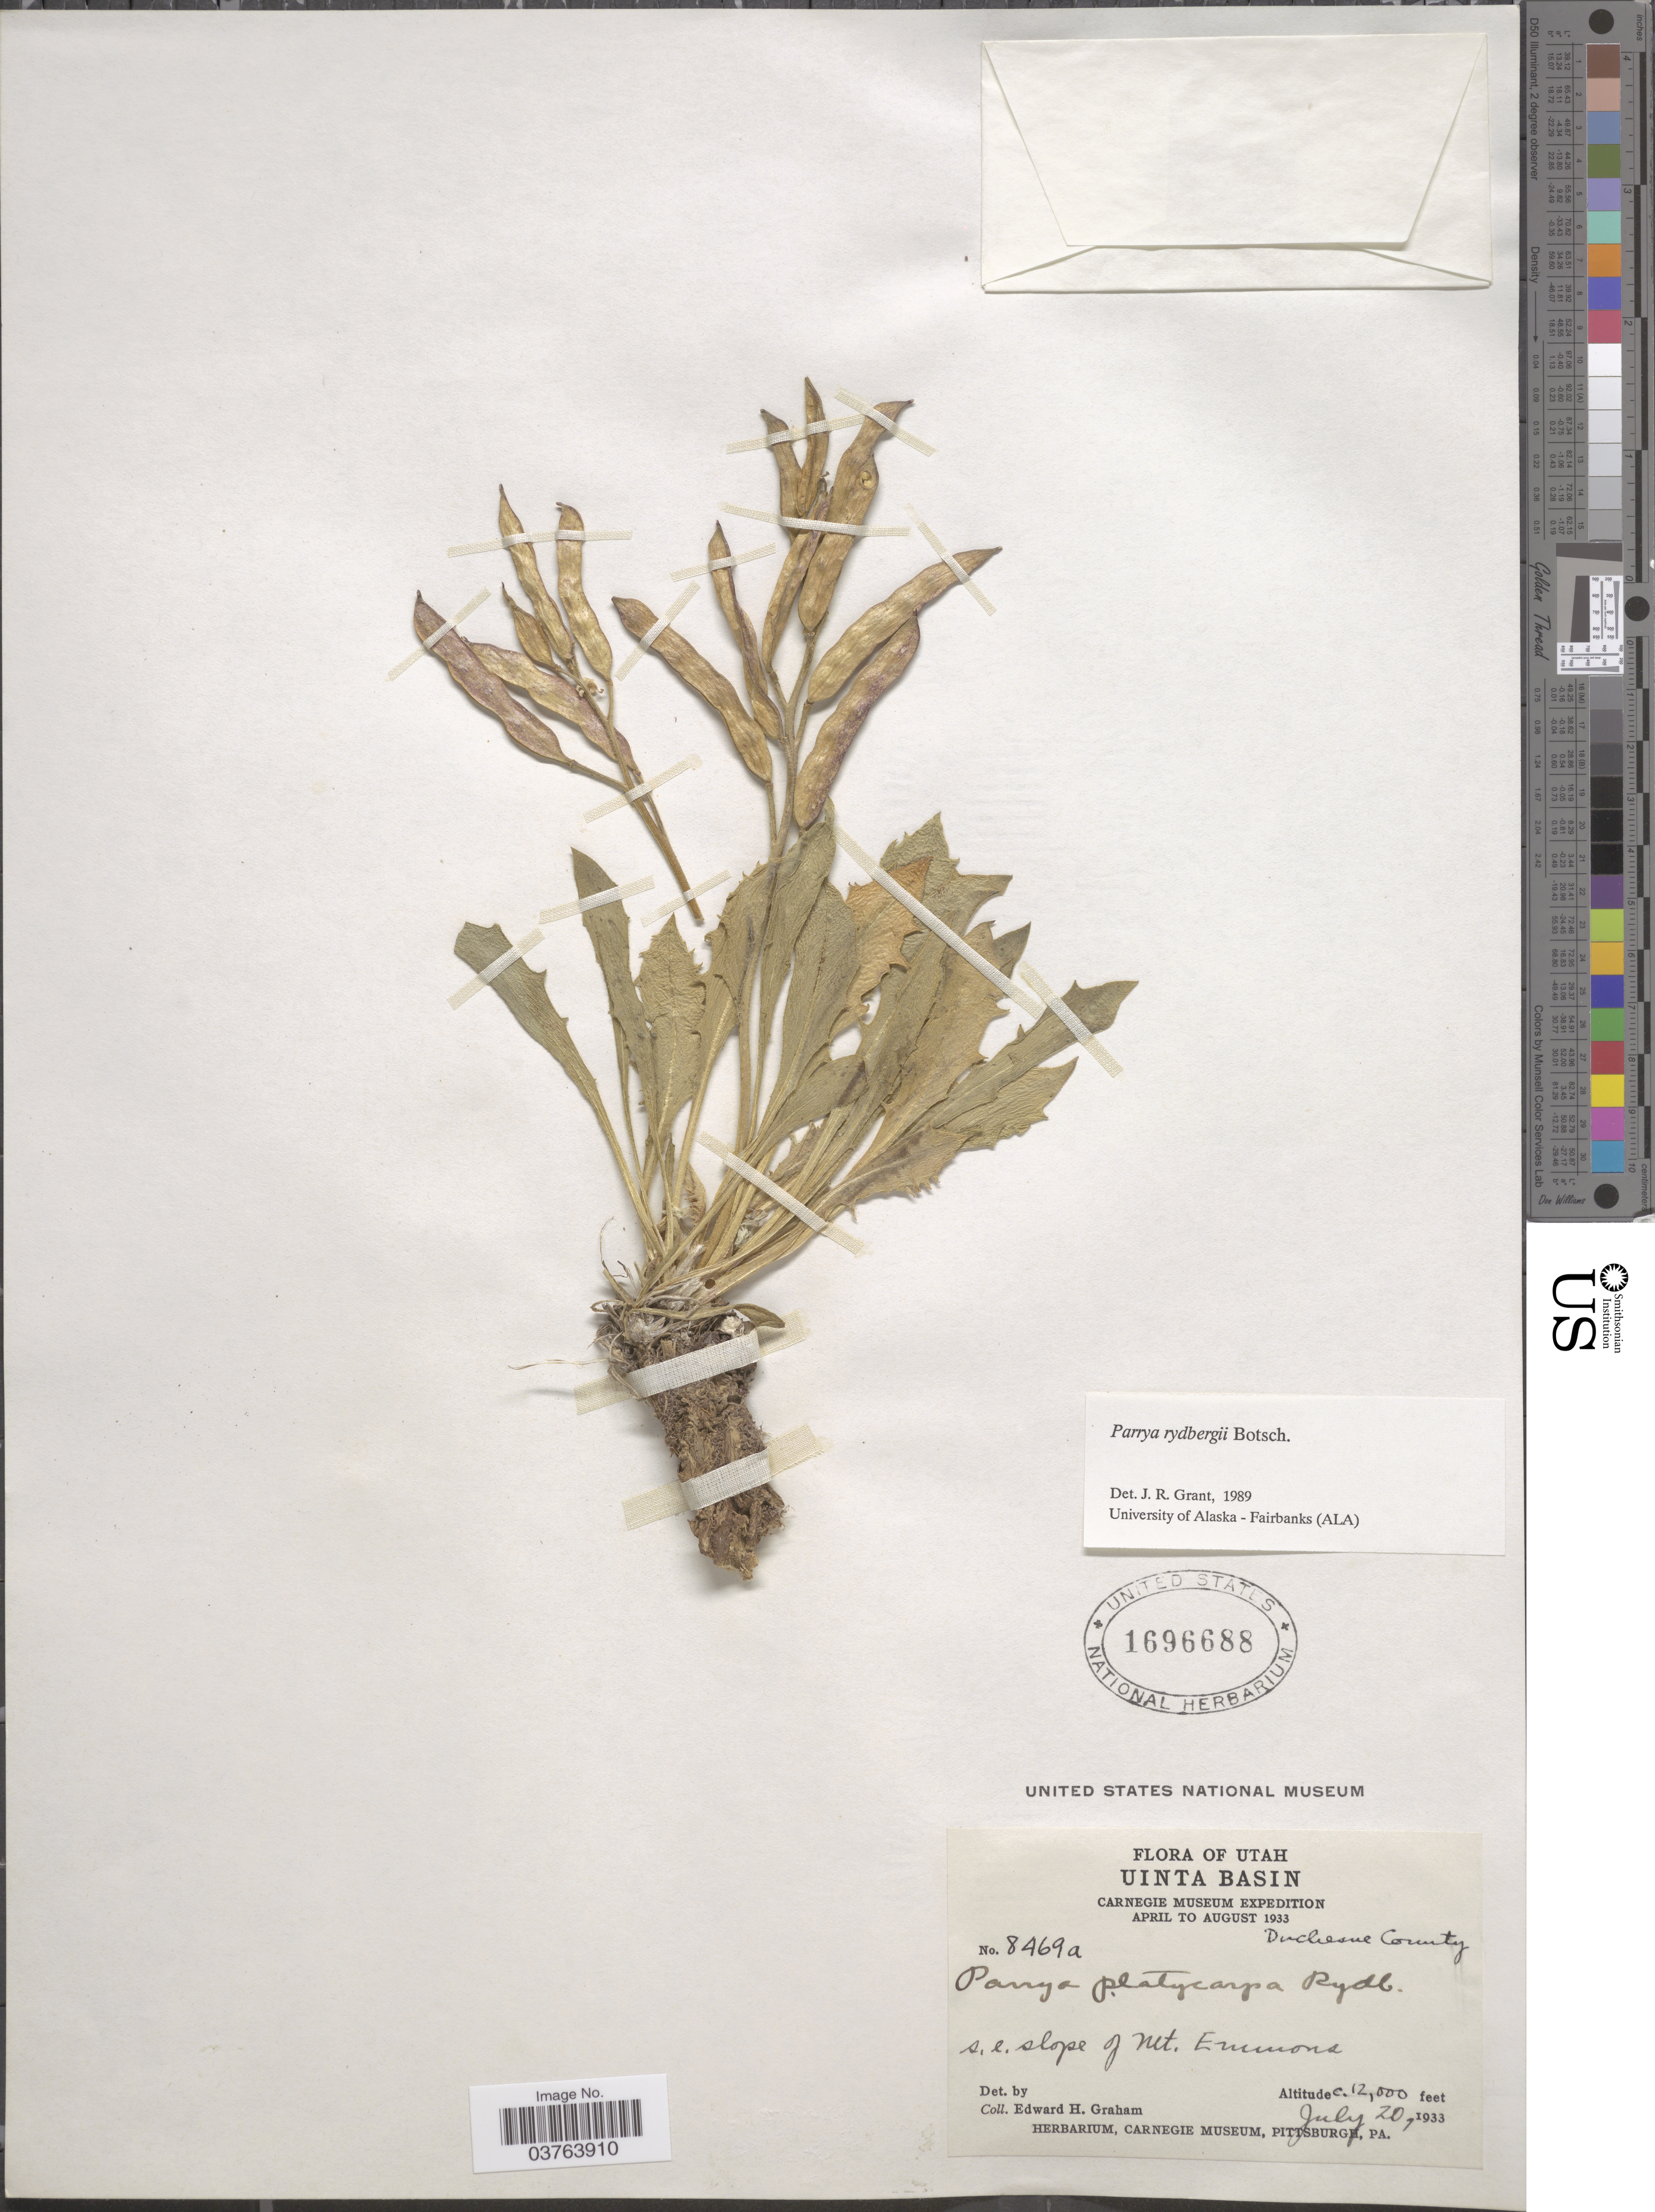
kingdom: Plantae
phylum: Tracheophyta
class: Magnoliopsida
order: Brassicales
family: Brassicaceae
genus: Parrya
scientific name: Parrya rydbergii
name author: Botsch.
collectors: E. H. Graham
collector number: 8469a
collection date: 1933-07-20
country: United States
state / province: Utah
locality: Uinta Basin. Duchesne County. S. E. slope of Mt. Emmons.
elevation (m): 3658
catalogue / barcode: US 1696688